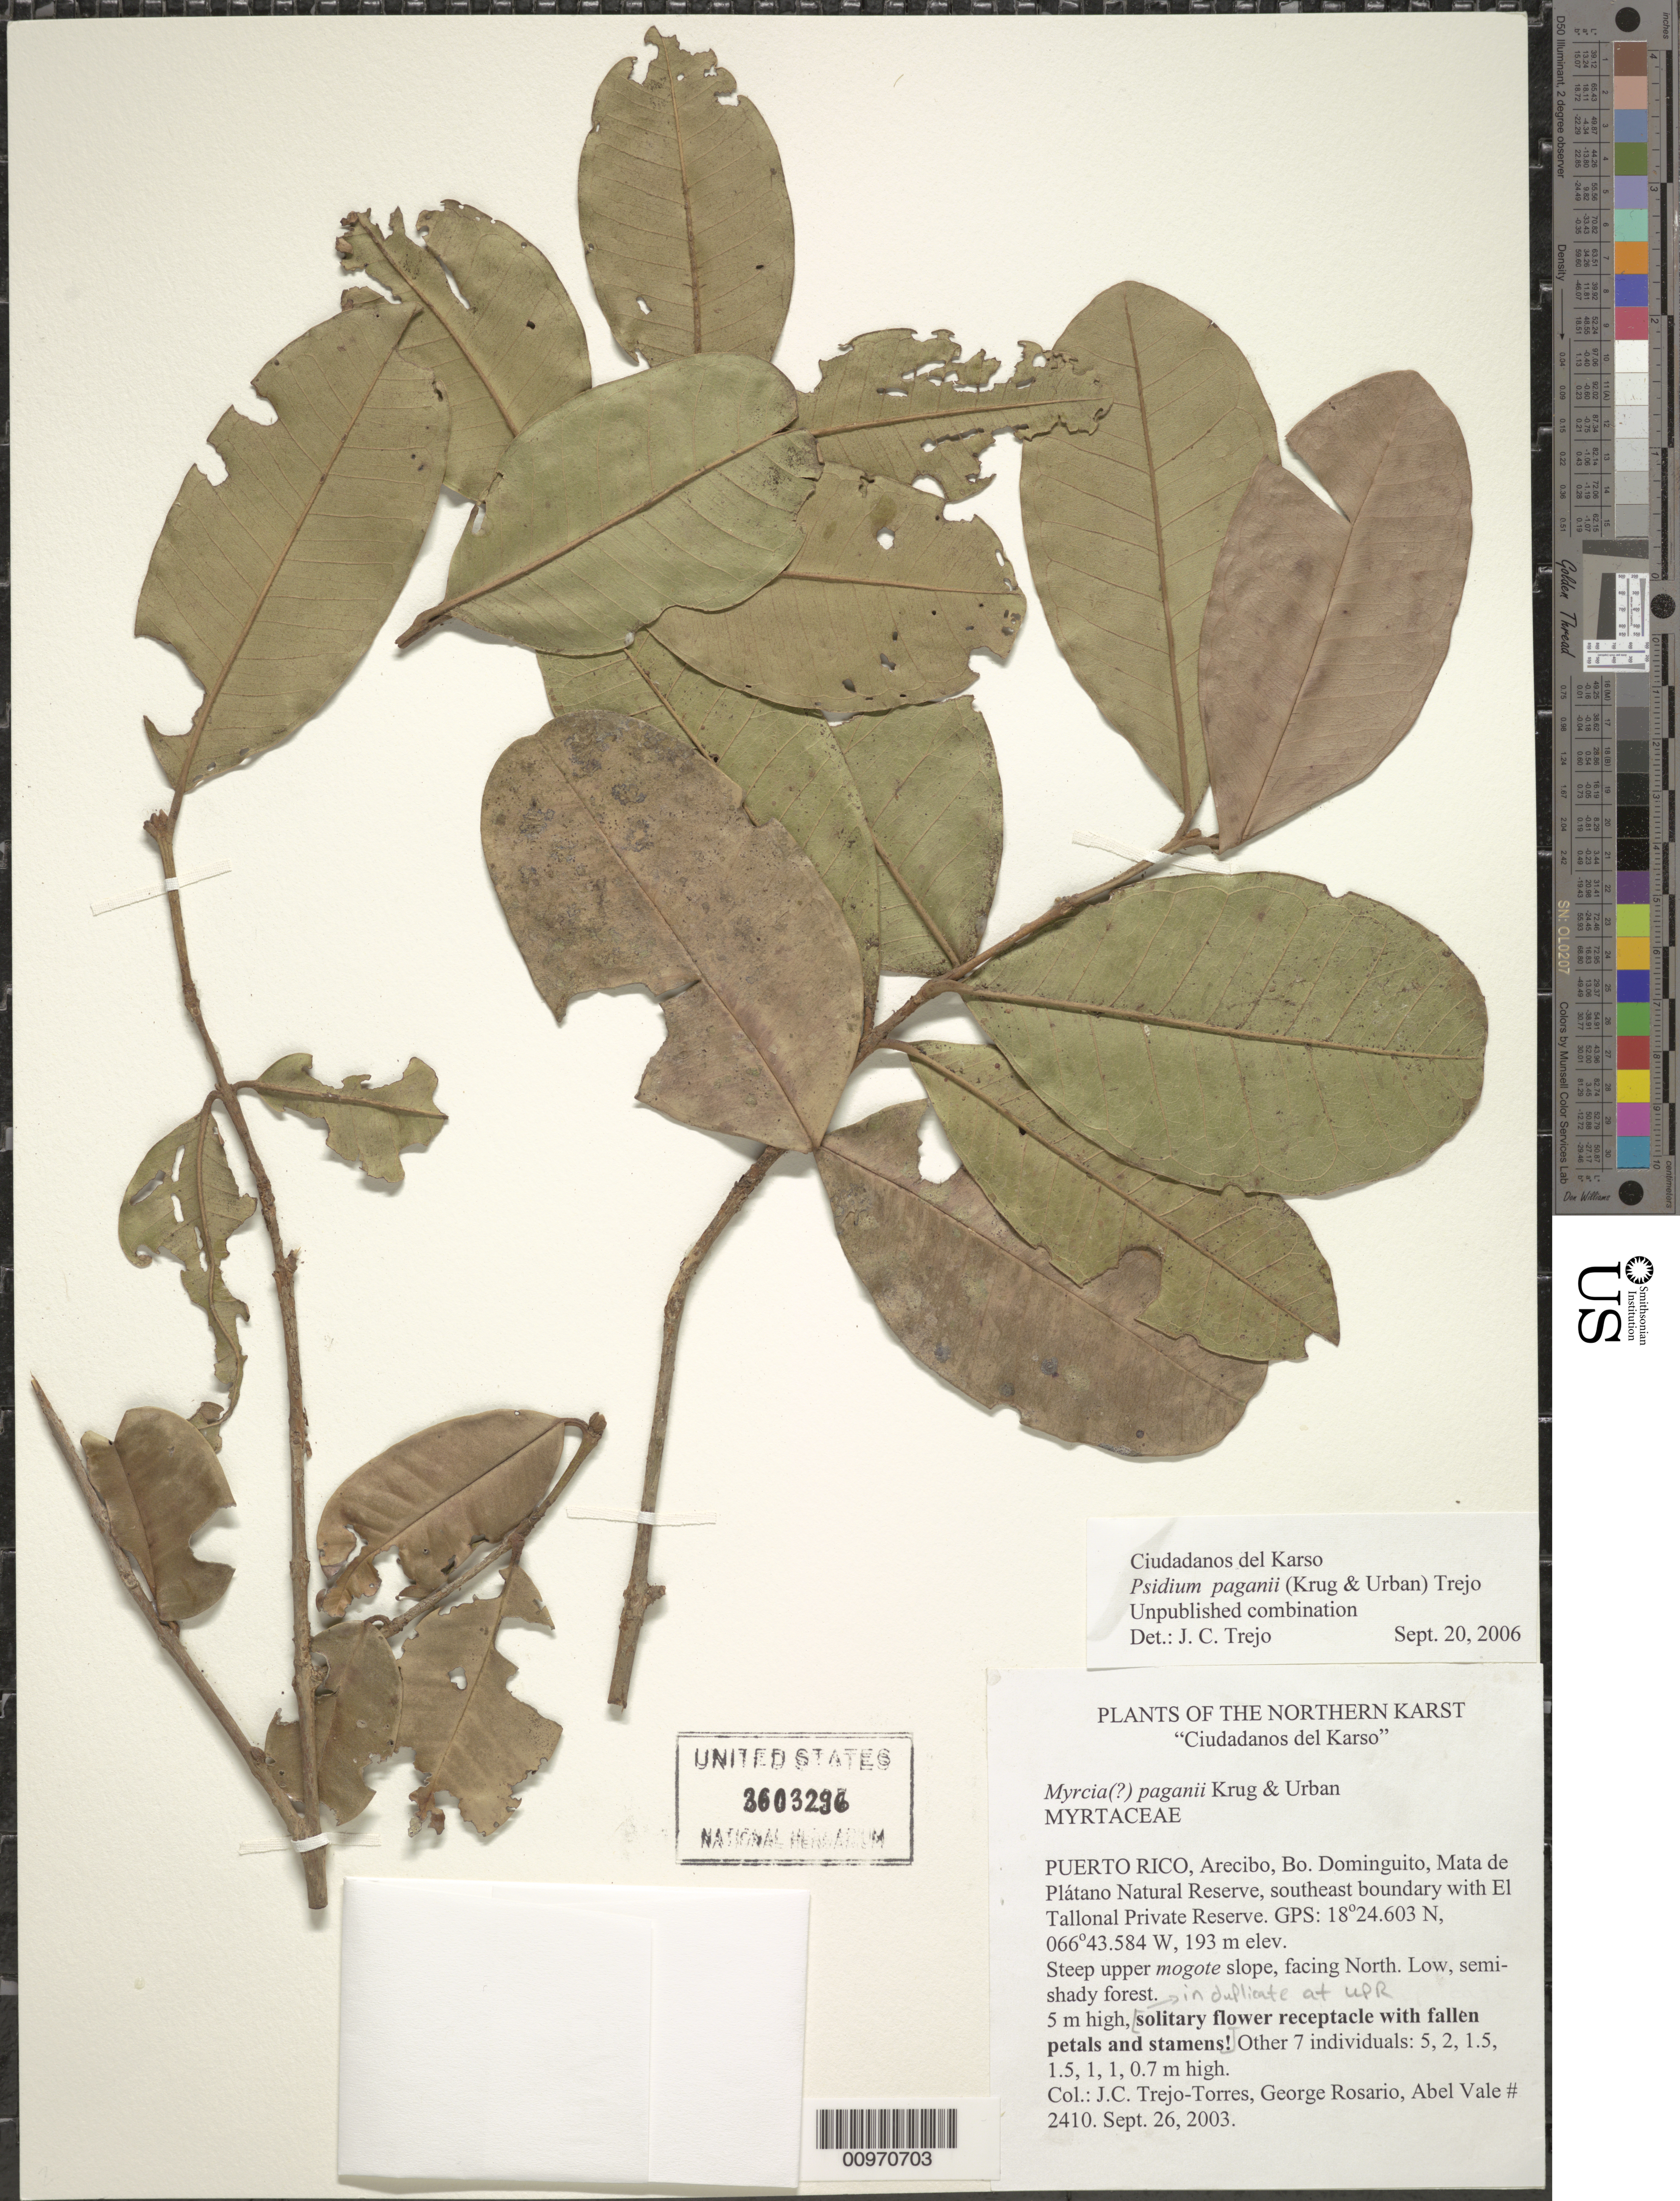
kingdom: Plantae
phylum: Tracheophyta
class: Magnoliopsida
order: Myrtales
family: Myrtaceae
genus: Myrcia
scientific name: Myrcia paganii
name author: Krug & Urb.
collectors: J. C. Trejo-Torres, G. Rosario & A. Vale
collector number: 2410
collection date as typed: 26 Sep 2003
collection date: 2003-09-26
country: Puerto Rico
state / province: Arecibo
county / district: Bo. Doninguito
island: Puerto Rico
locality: Mata de Plátano Natural Reserve, southeast boundary with El Tallonal Private Reserve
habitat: Steep upper mogote slope, facing north; low, semi-shady forest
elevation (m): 193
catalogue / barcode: US 3603296